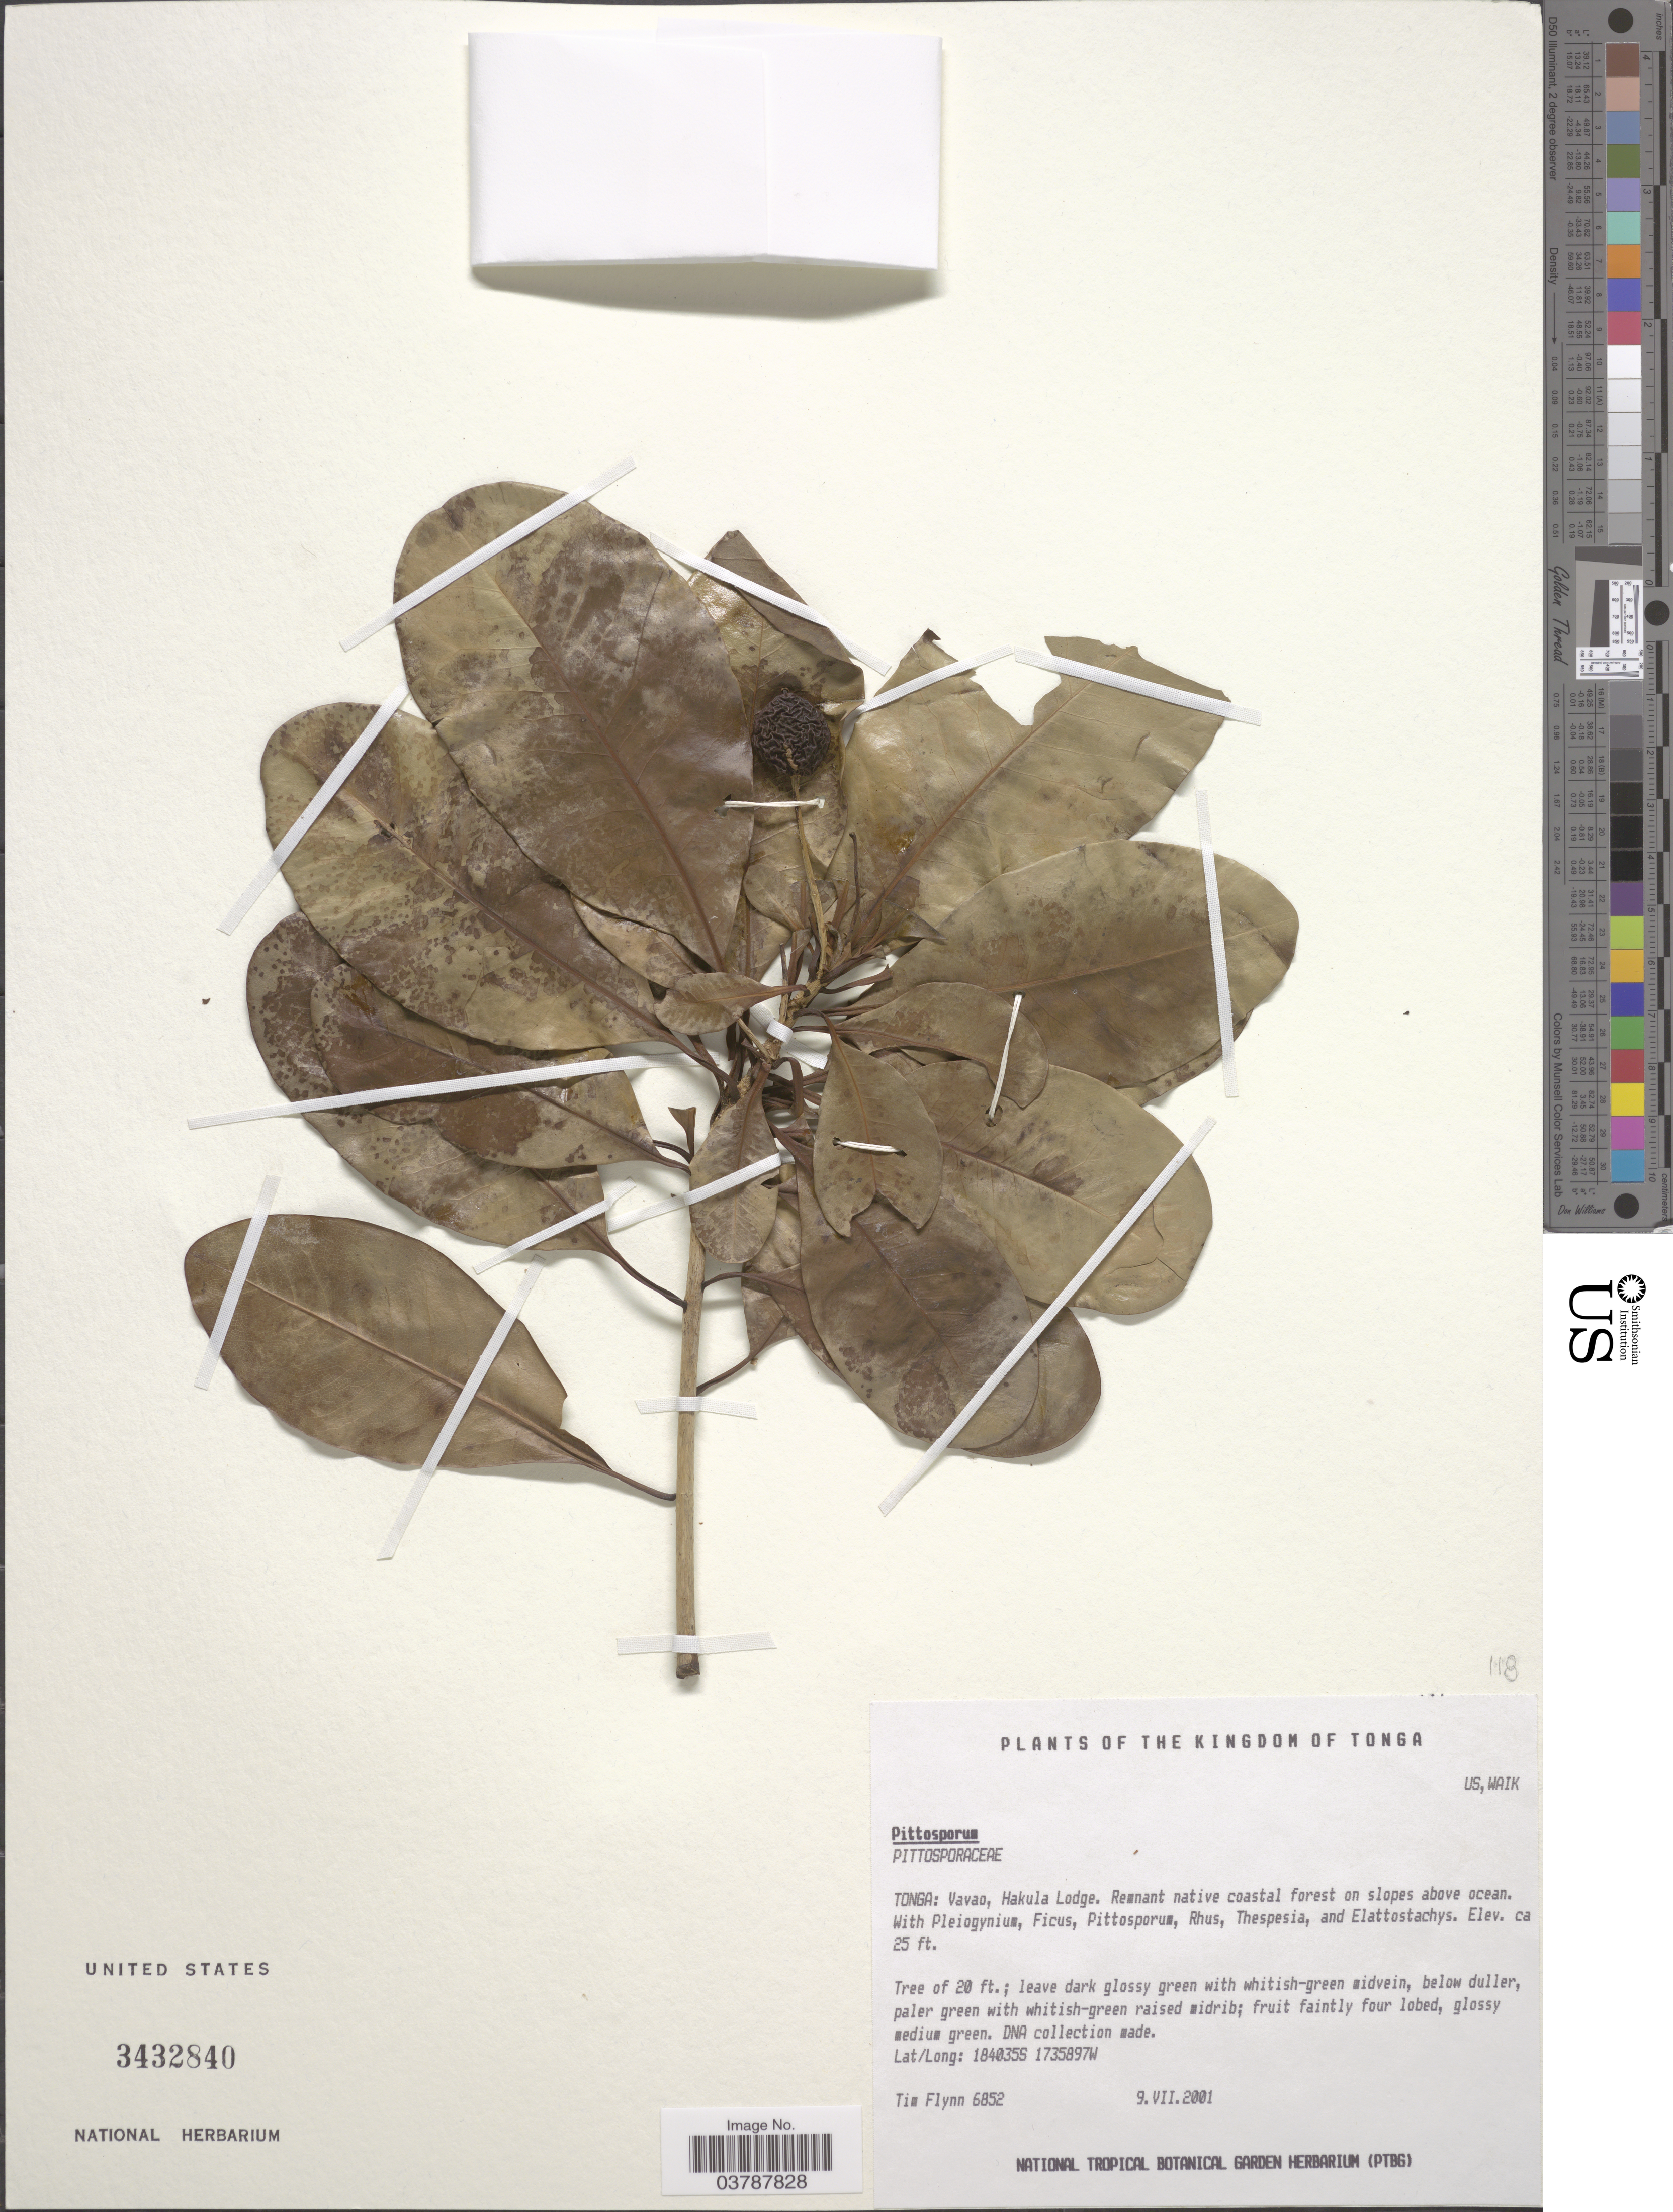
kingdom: Plantae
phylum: Tracheophyta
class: Magnoliopsida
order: Apiales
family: Pittosporaceae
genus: Pittosporum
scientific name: Pittosporum sp.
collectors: T. Flynn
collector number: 6852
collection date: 2001-07-09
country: Tonga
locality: The Kingdom of Tonga. Vavao, Hakula Lodge. Remnant native coastal forest on slope above ocean.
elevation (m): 8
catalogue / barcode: US 3432840